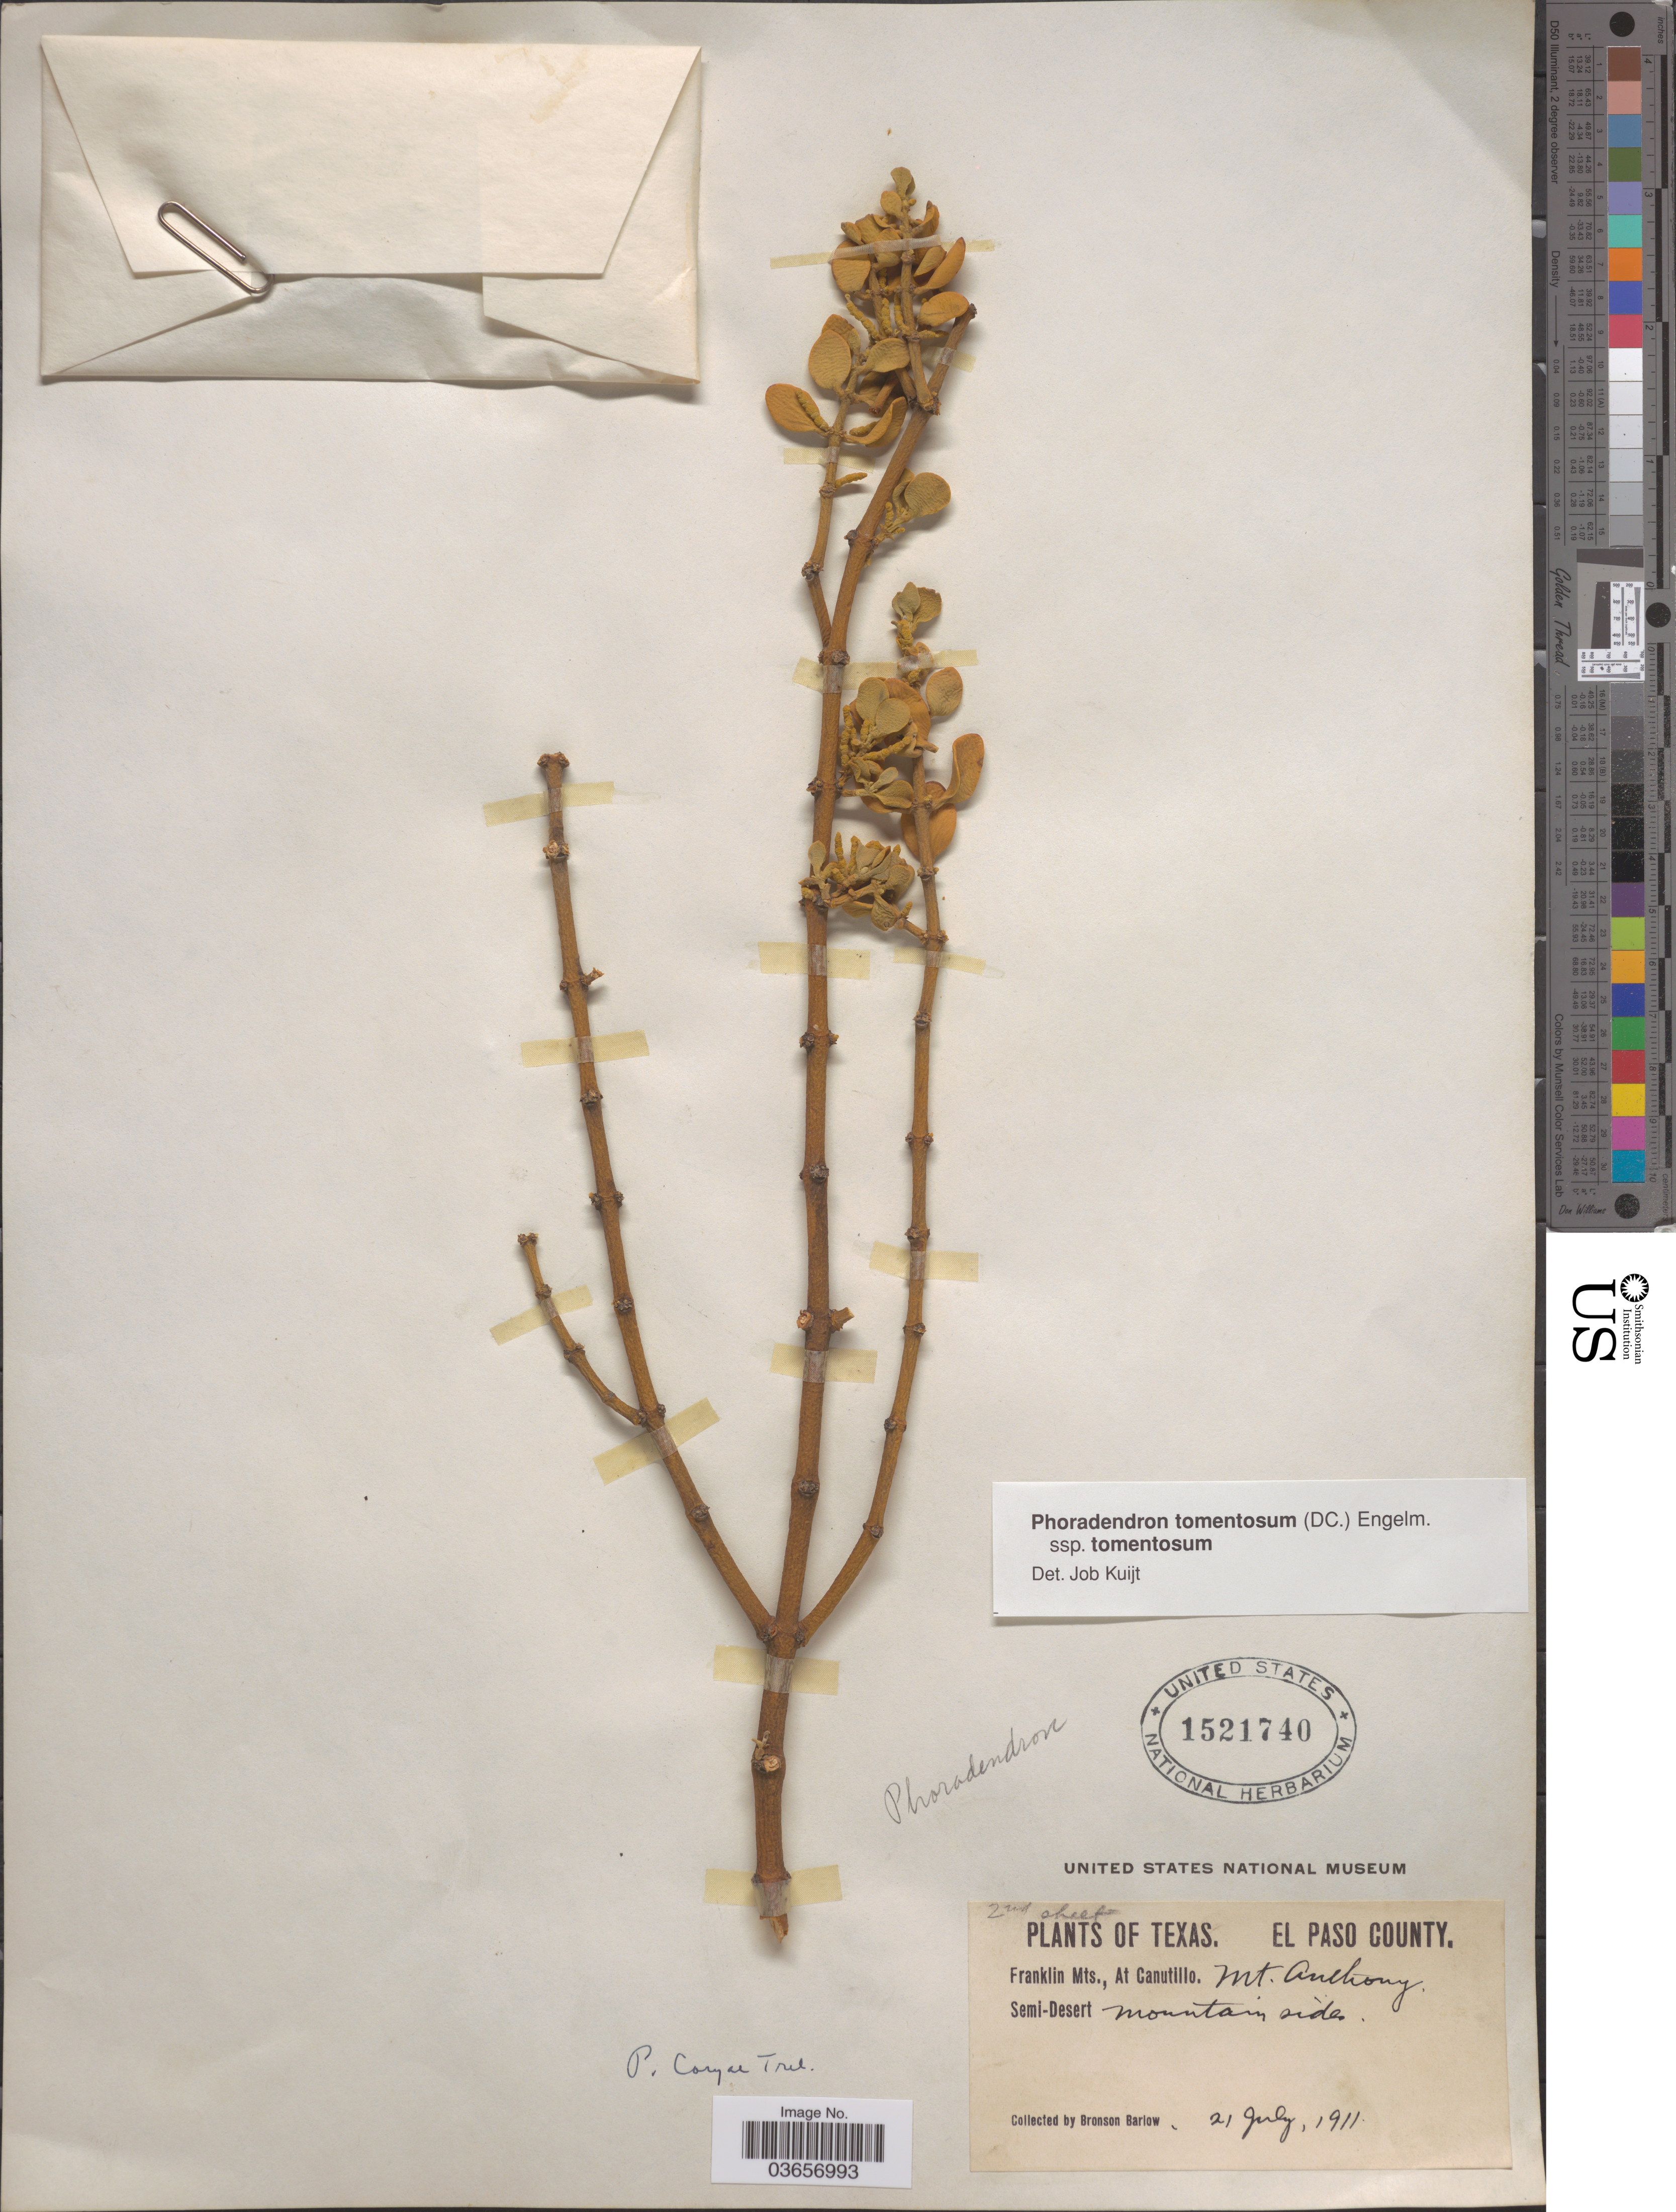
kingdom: Plantae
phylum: Tracheophyta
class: Magnoliopsida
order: Santalales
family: Viscaceae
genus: Phoradendron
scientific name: Phoradendron tomentosum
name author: DC.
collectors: Barlow, B.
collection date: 1911-07-21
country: United States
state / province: Texas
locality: El Paso County. Franklin Mts., At Canutillo, Mt. Anthony. Semi-Desert Mountain sides.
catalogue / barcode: US 1521740